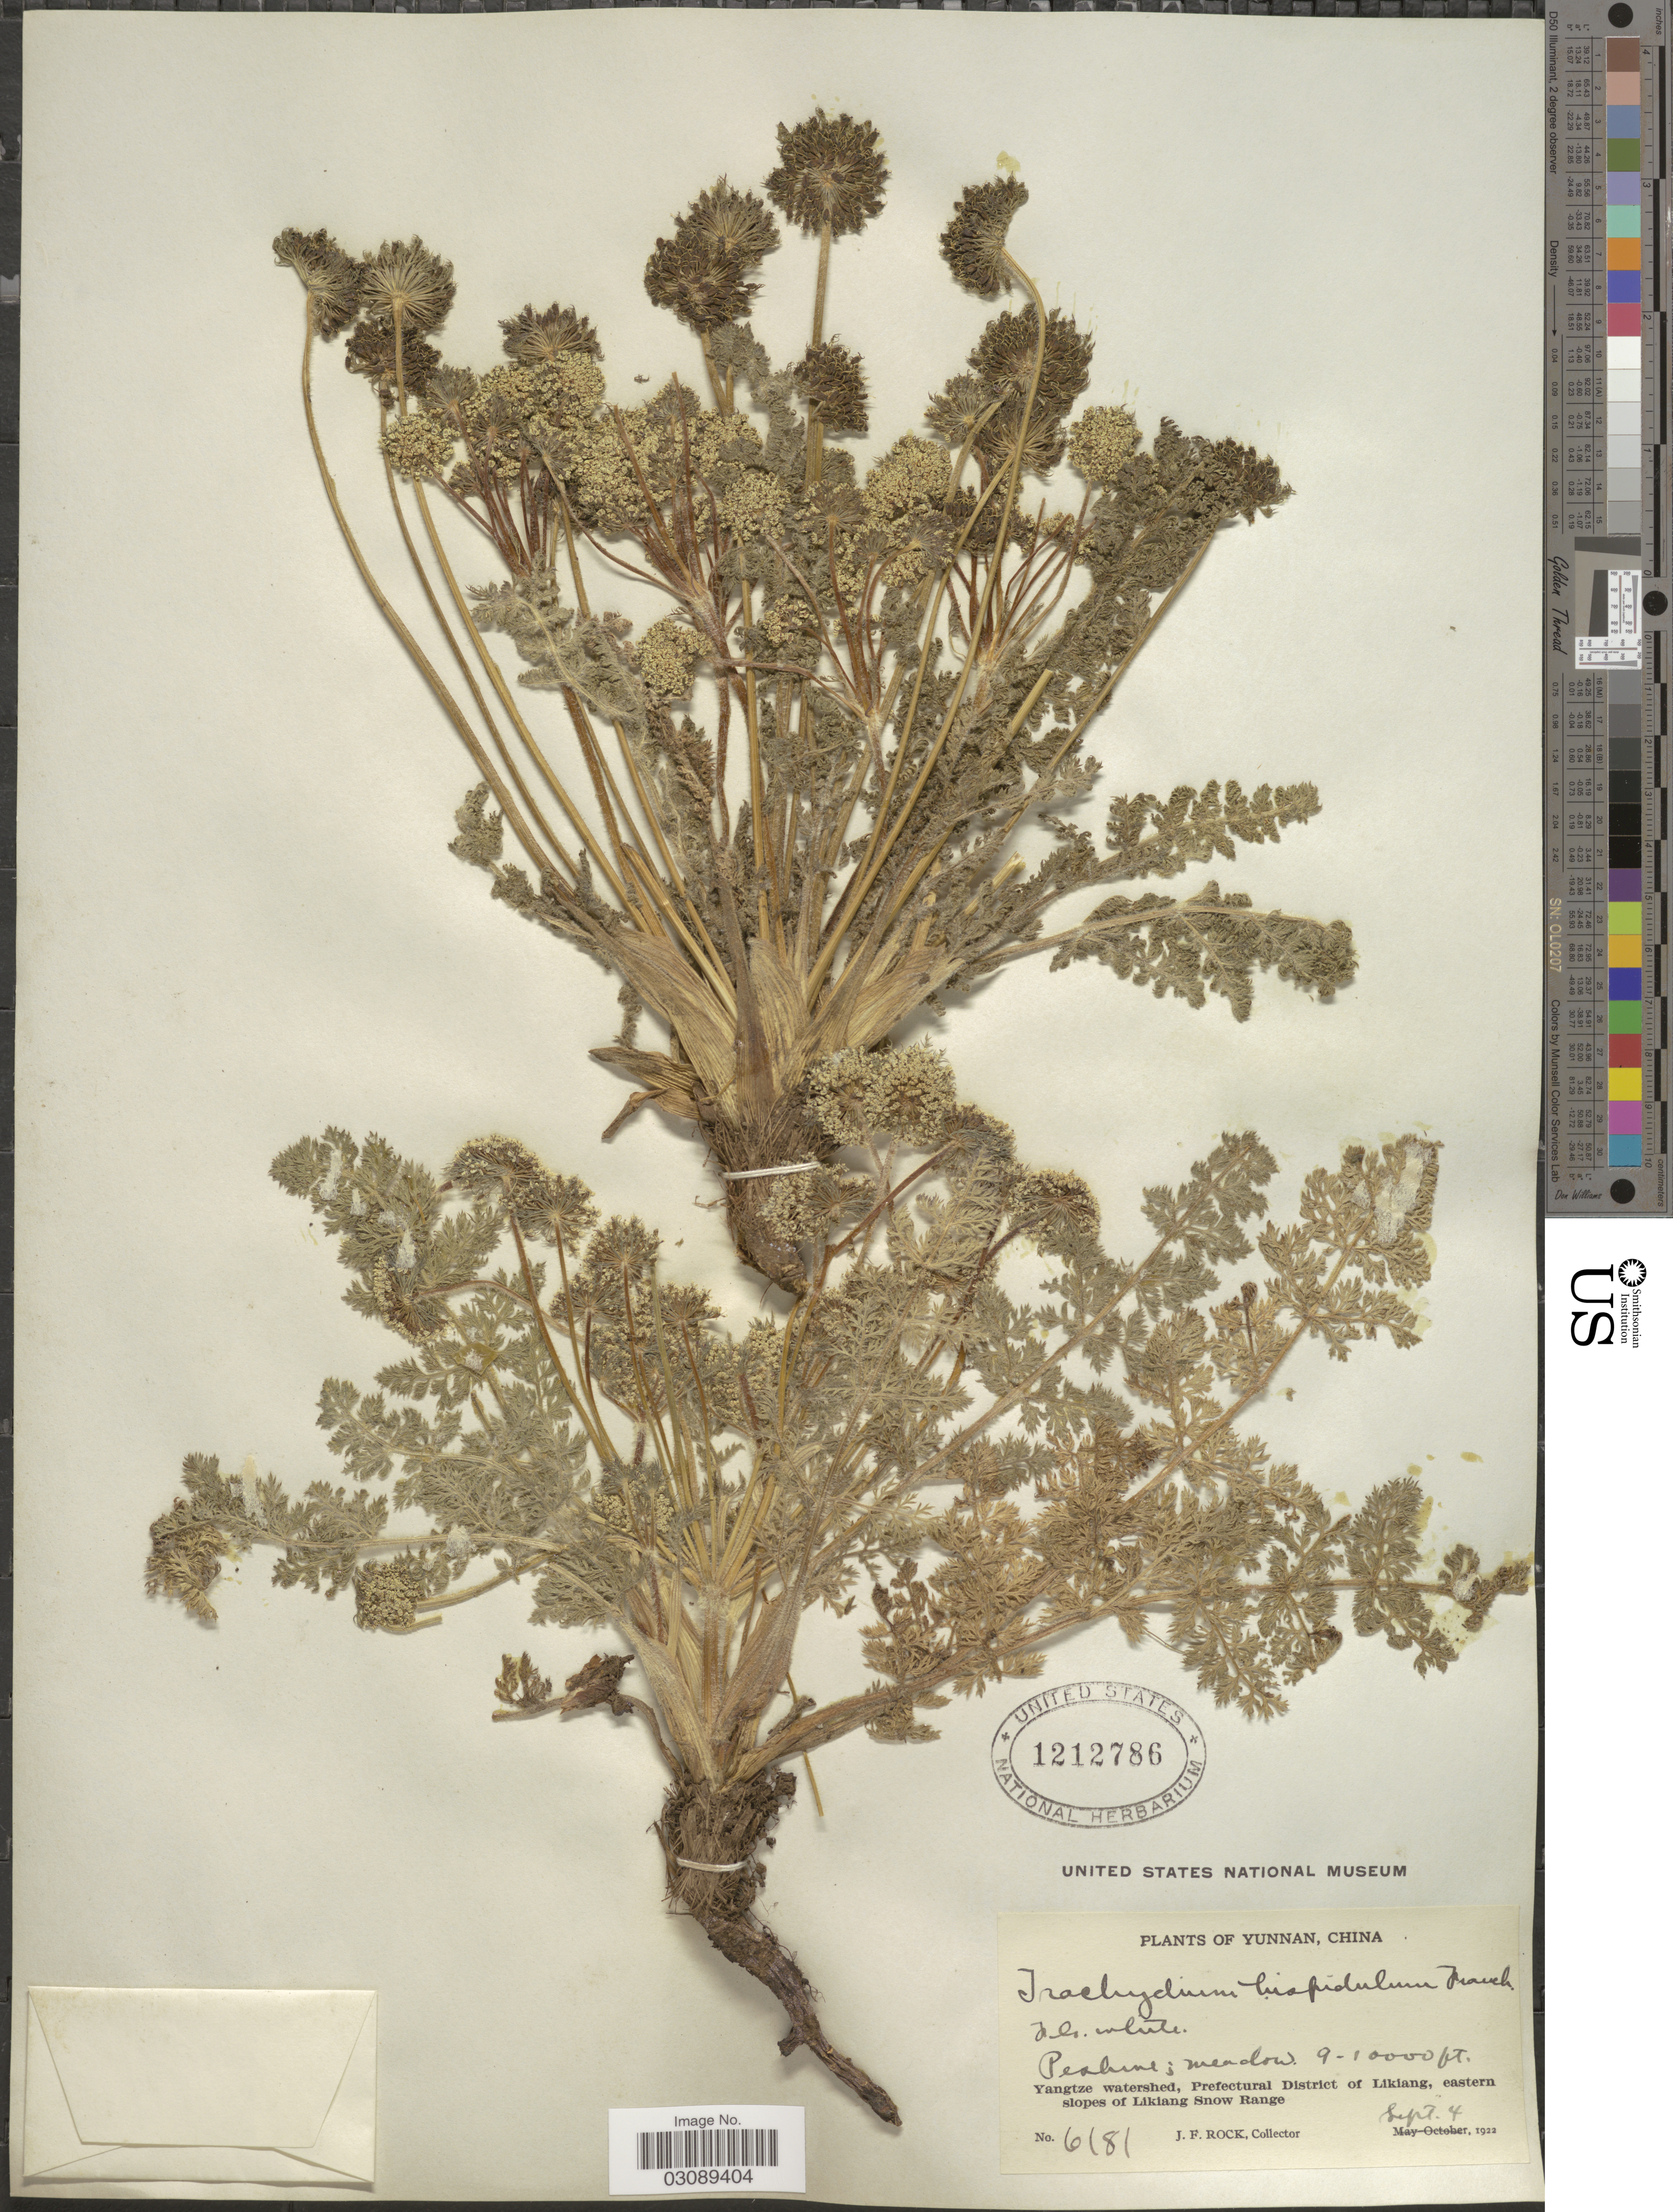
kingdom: Plantae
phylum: Tracheophyta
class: Magnoliopsida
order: Apiales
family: Apiaceae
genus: Ligusticopsis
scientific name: Ligusticopsis hispida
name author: (H. Wolff) Lavrova & Kljuykov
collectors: J. Rock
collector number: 6181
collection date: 1922-09-04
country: China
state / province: Yunnan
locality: Yangtze watershed, Prefectural District of Likiang, eastern slopes of Likiang Snow Range.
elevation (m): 2743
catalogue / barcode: US 1212786